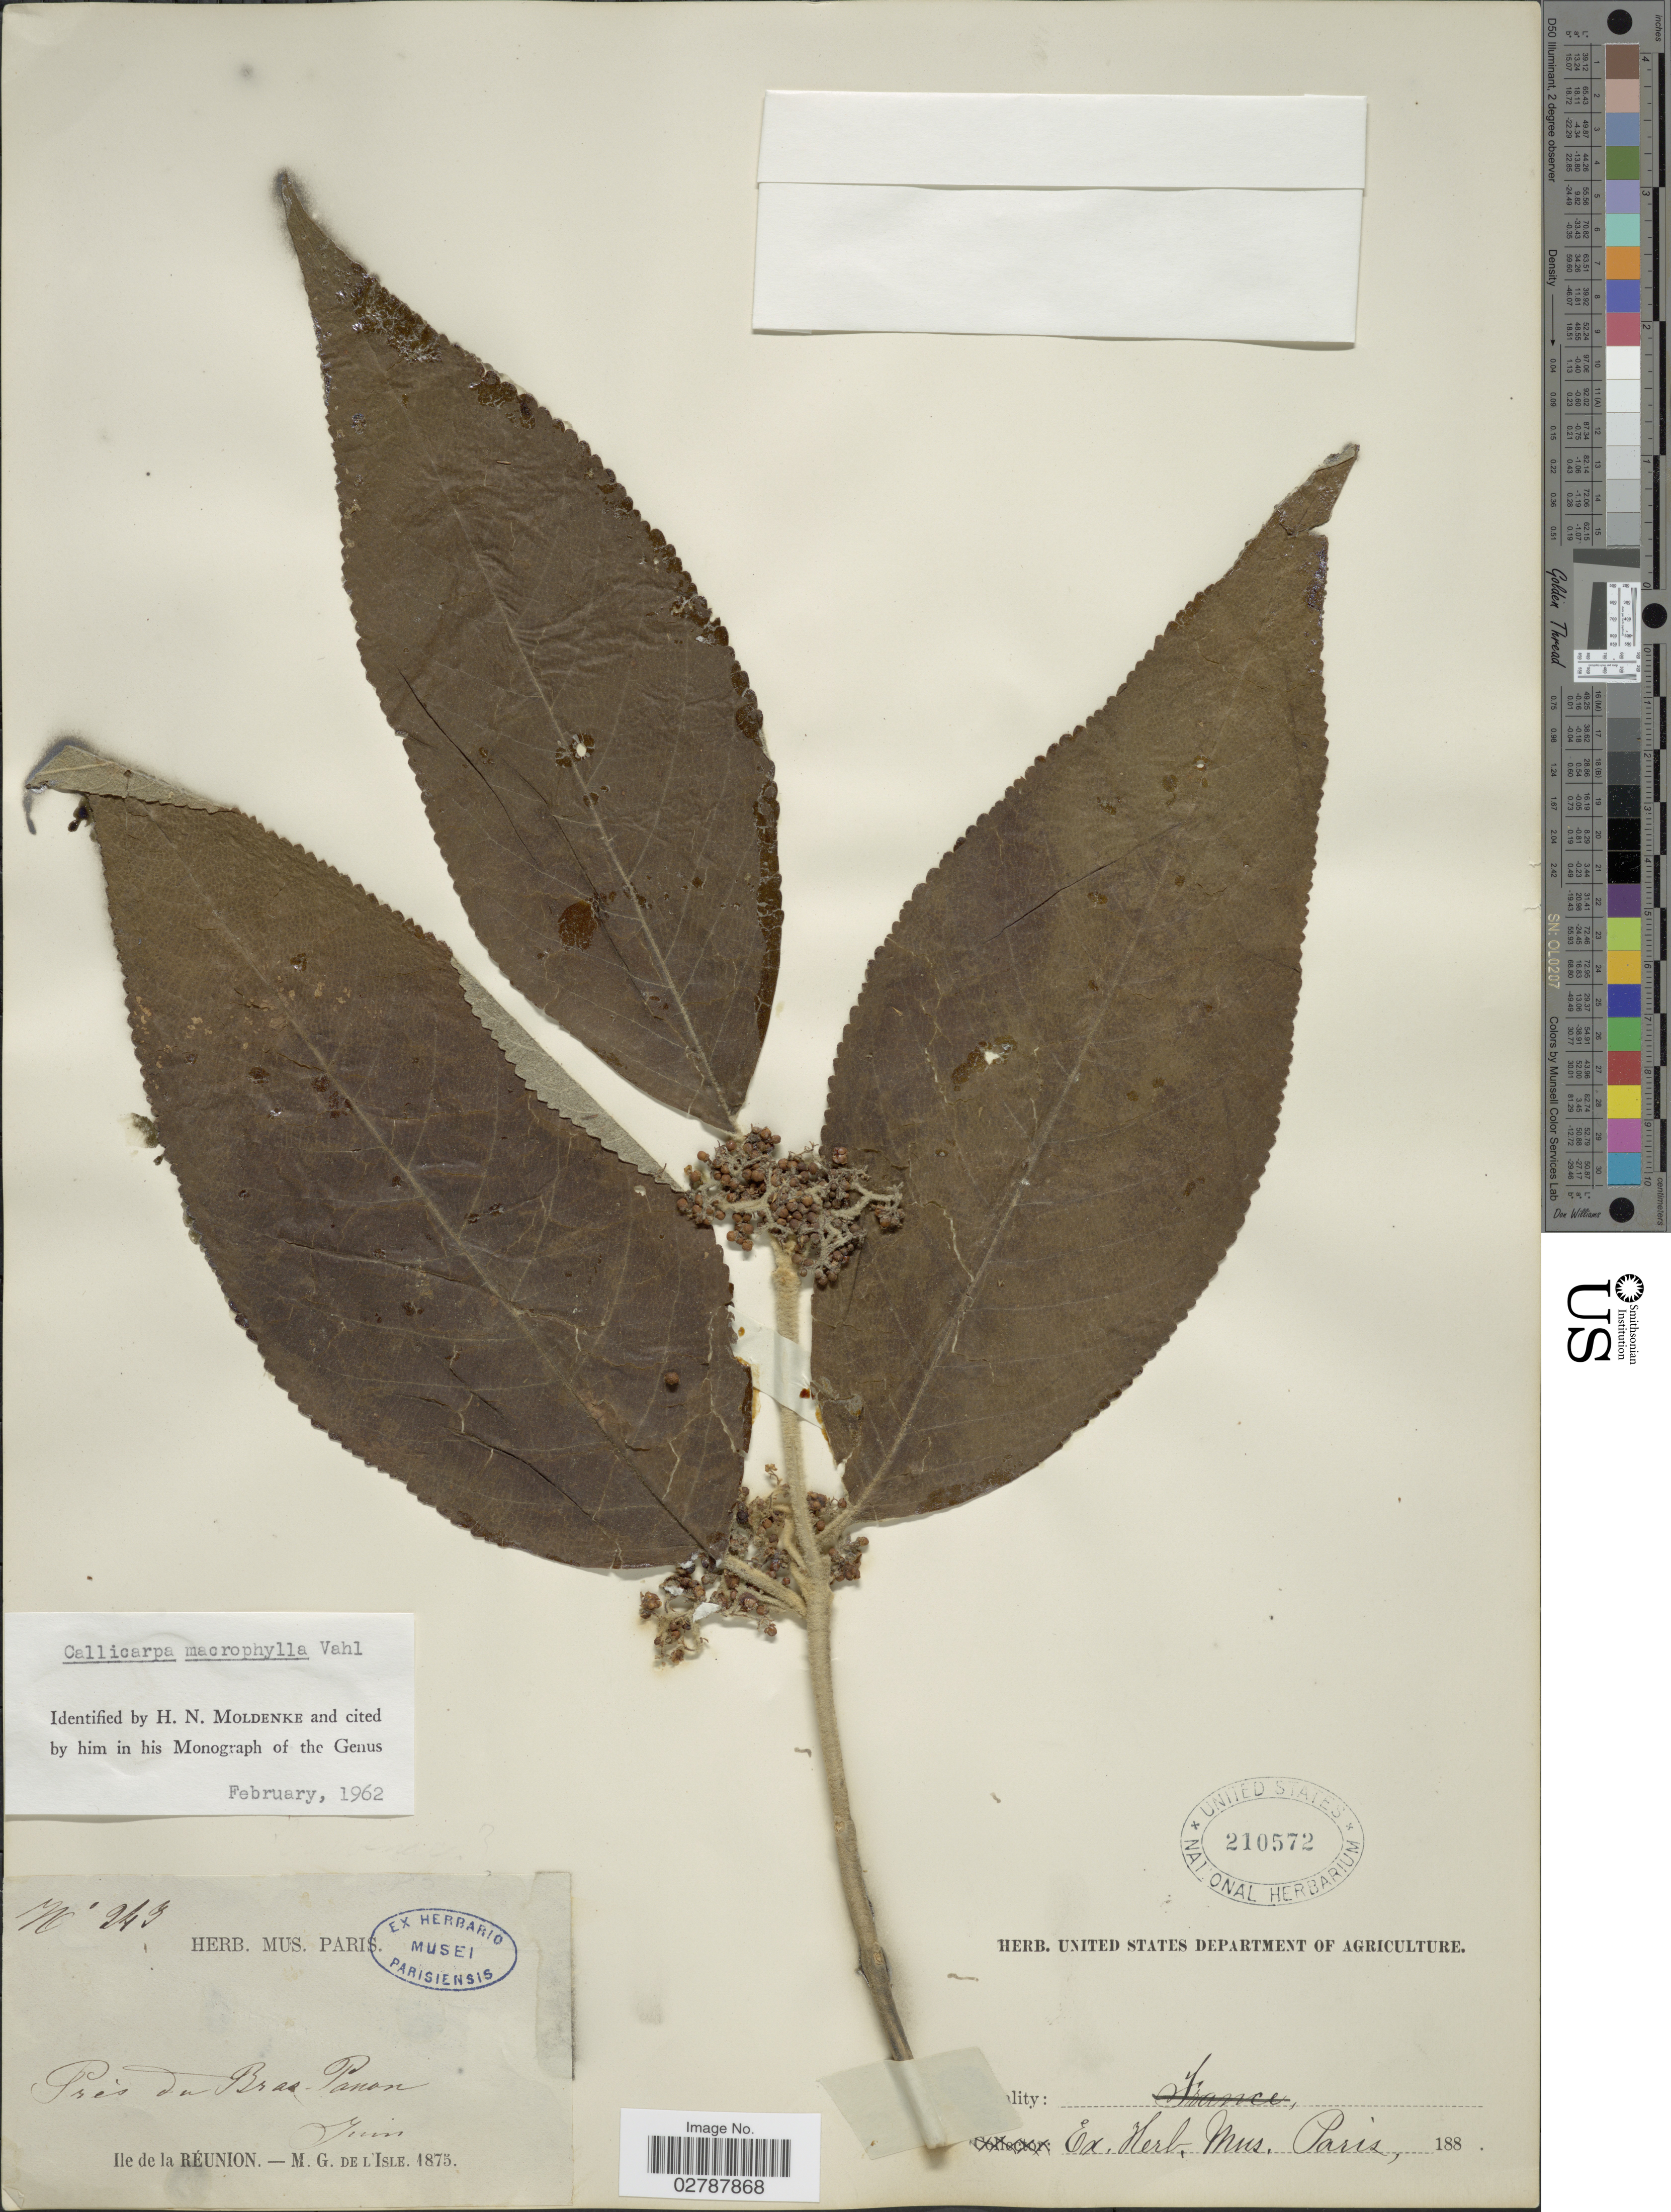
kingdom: Plantae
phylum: Tracheophyta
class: Magnoliopsida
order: Lamiales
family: Lamiaceae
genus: Callicarpa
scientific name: Callicarpa macrophylla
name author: Vahl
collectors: M. L'Isle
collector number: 243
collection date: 1875-06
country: Reunion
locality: Prés du Bras Panon. Ile de la Réunion.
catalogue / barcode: US 210572